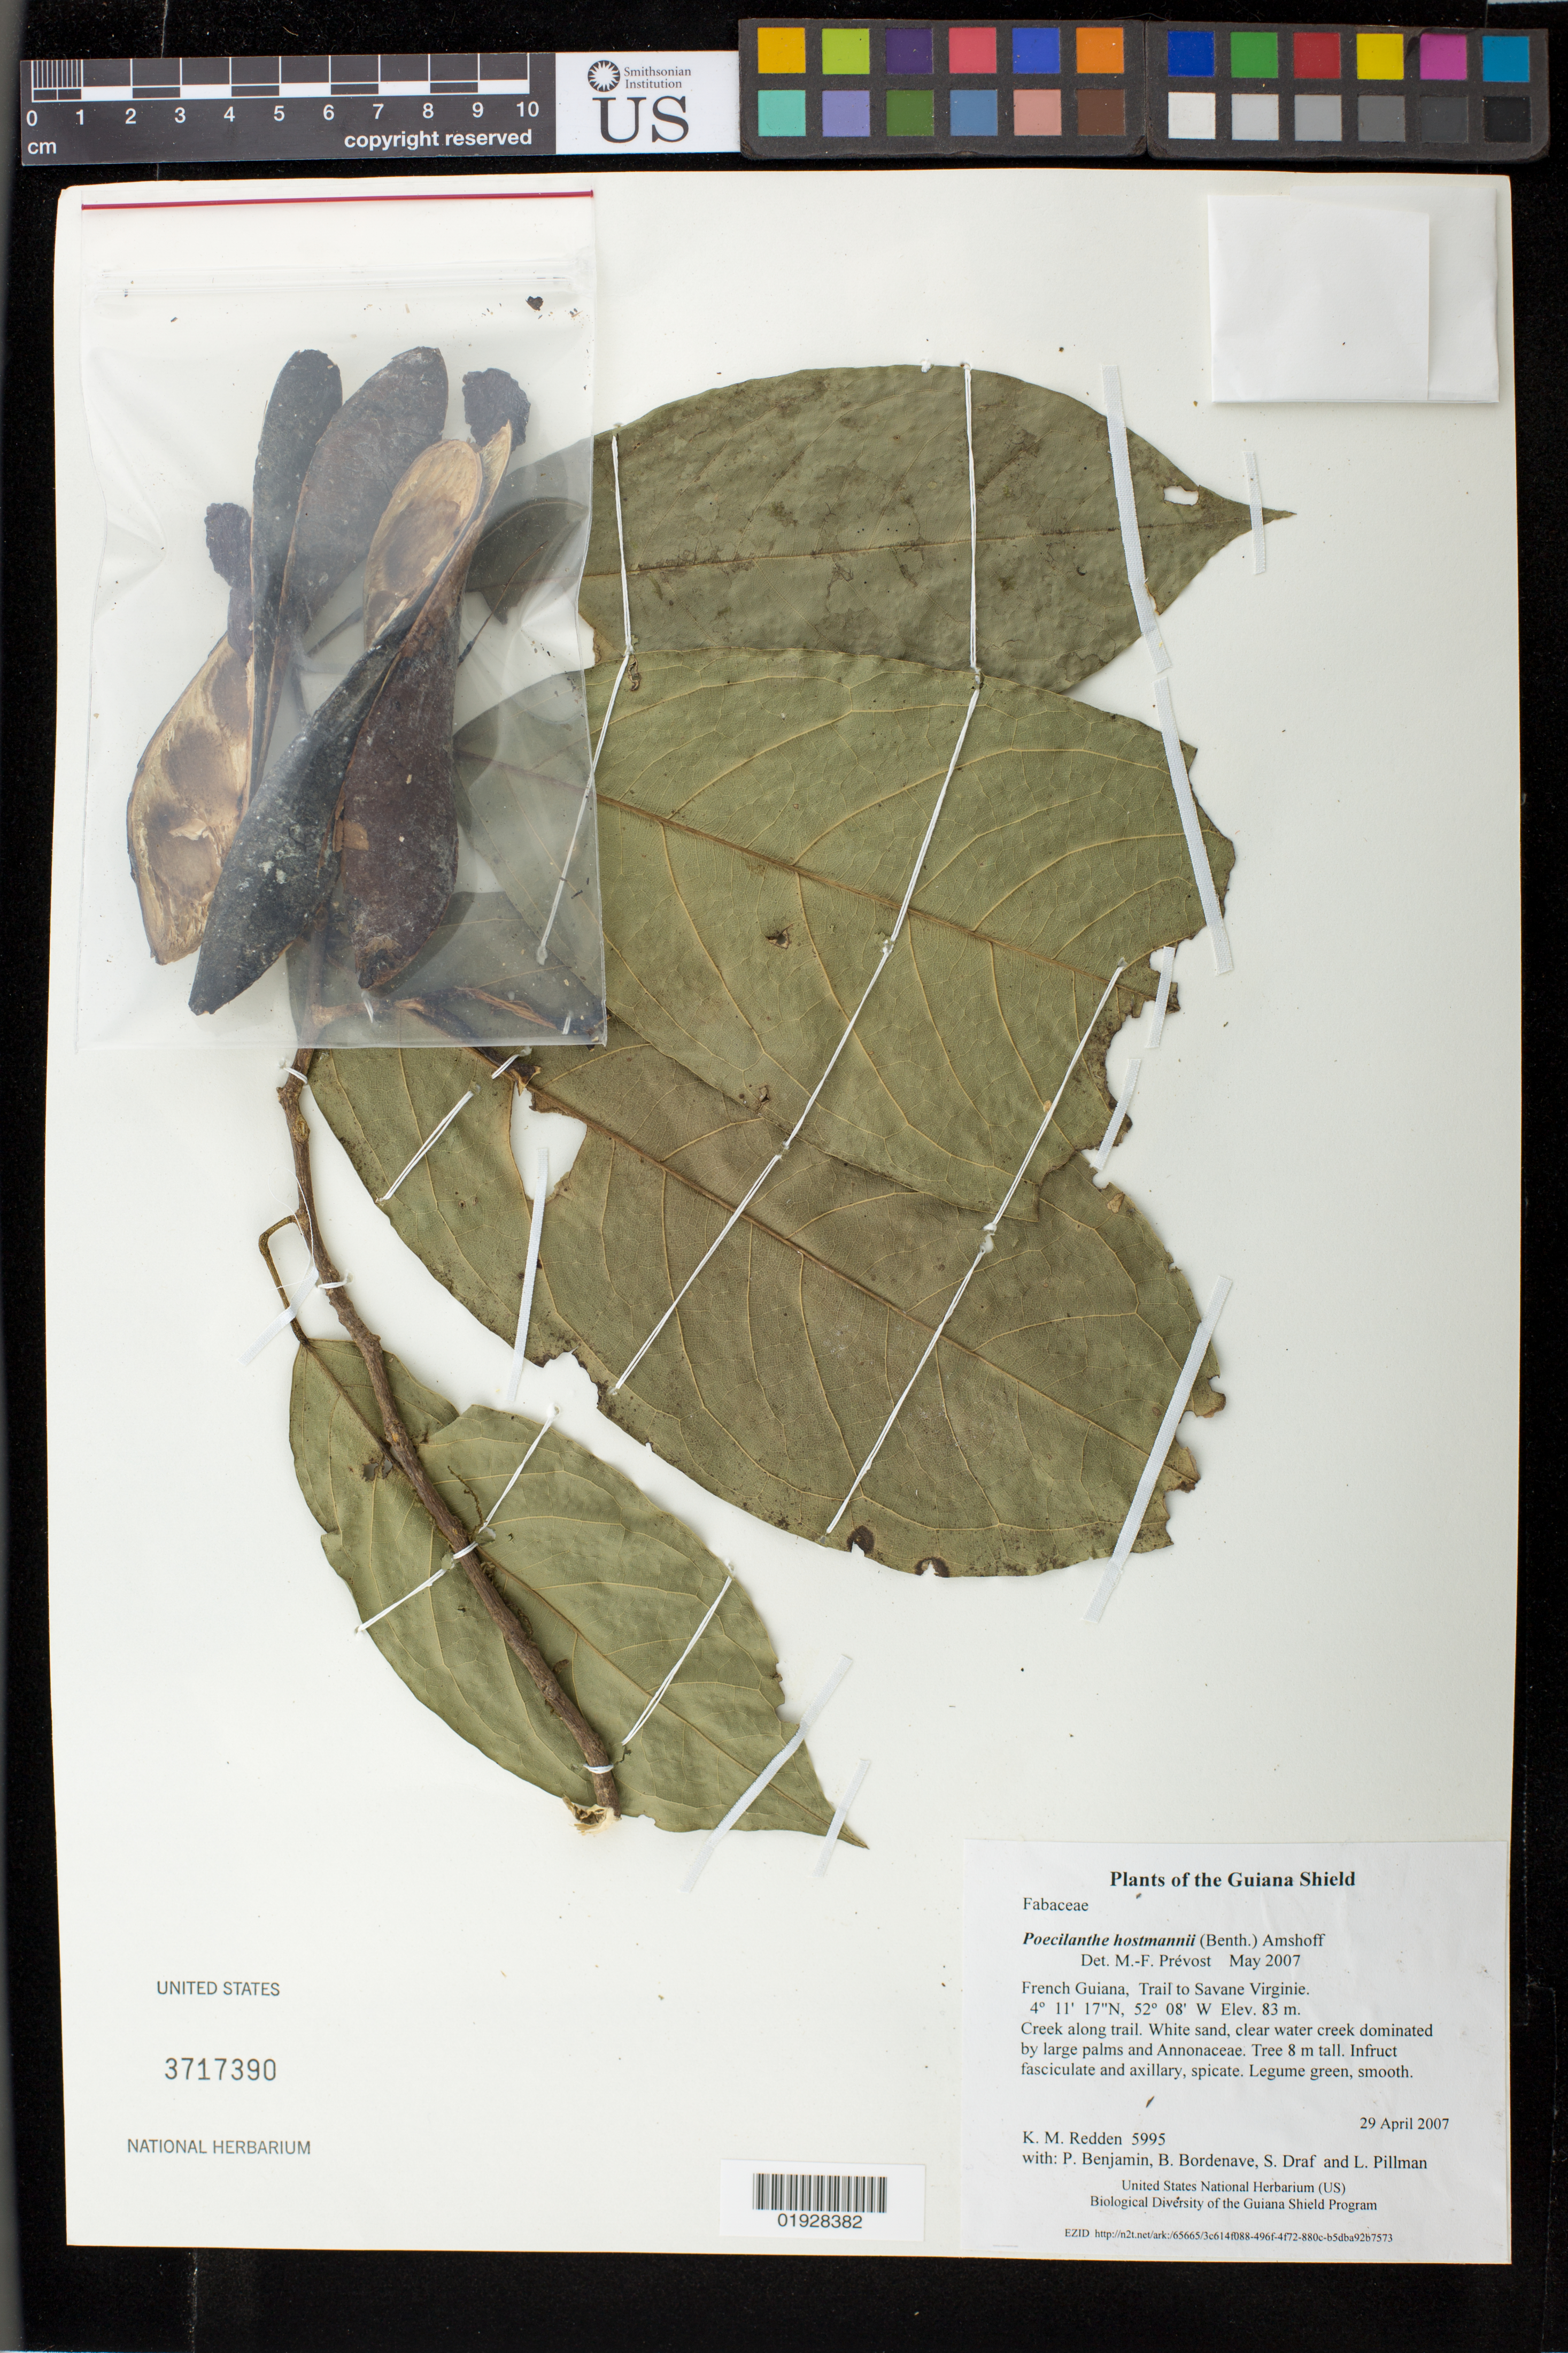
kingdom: Plantae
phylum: Tracheophyta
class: Magnoliopsida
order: Fabales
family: Fabaceae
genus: Limadendron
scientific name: Limadendron hostmannii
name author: (Benth.) Meireles & A.M.G. Azevedo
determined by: U.S. National Herbarium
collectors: K. M. Redden, P. Benjamin, B. Bordenave, S. Draf & L. Pillman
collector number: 5995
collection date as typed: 29 April 2007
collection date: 2007-04-29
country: French Guiana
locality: Trail to Savane Virginie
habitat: Creek along trail. White sand, clear water creek dominated by large palms and Annonaceae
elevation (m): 83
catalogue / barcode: US 3717390